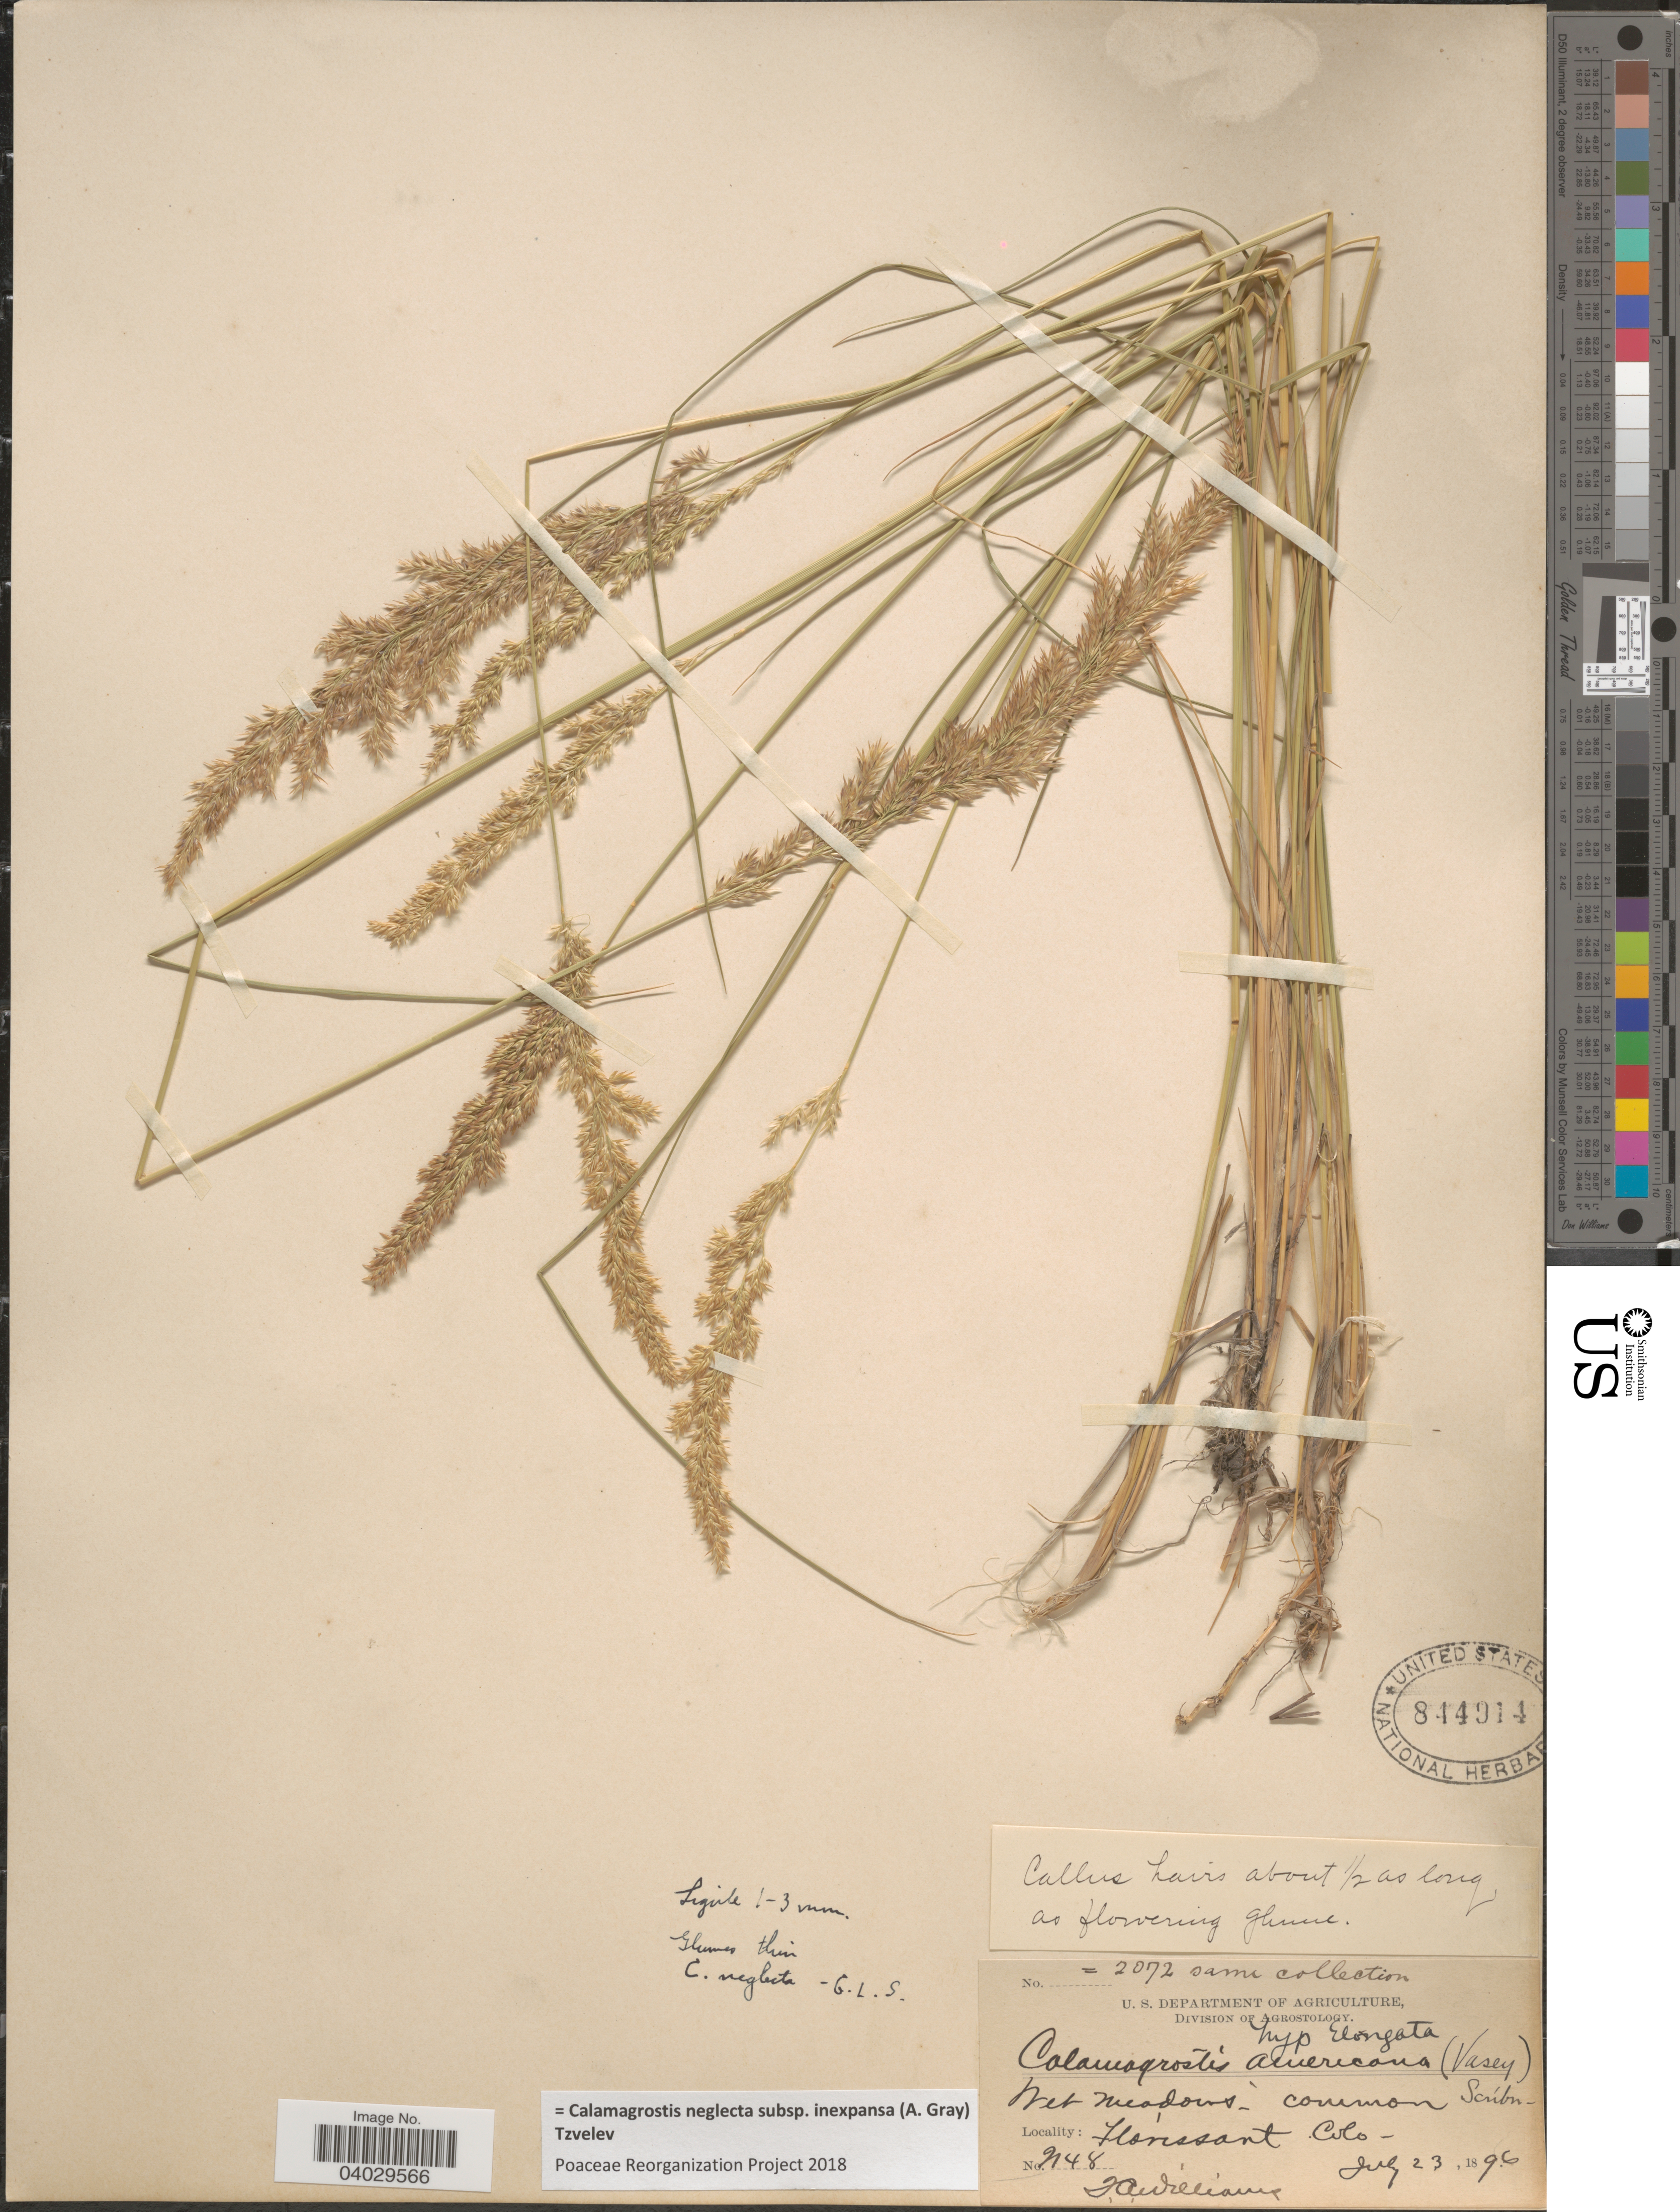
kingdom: Plantae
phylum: Tracheophyta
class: Liliopsida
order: Poales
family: Poaceae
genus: Calamagrostis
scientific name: Calamagrostis neglecta subsp. inexpansa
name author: (A. Gray) Tzvelev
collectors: T. Williams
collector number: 2148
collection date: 1896-07-23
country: United States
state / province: Colorado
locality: Florissant.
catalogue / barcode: US 844914